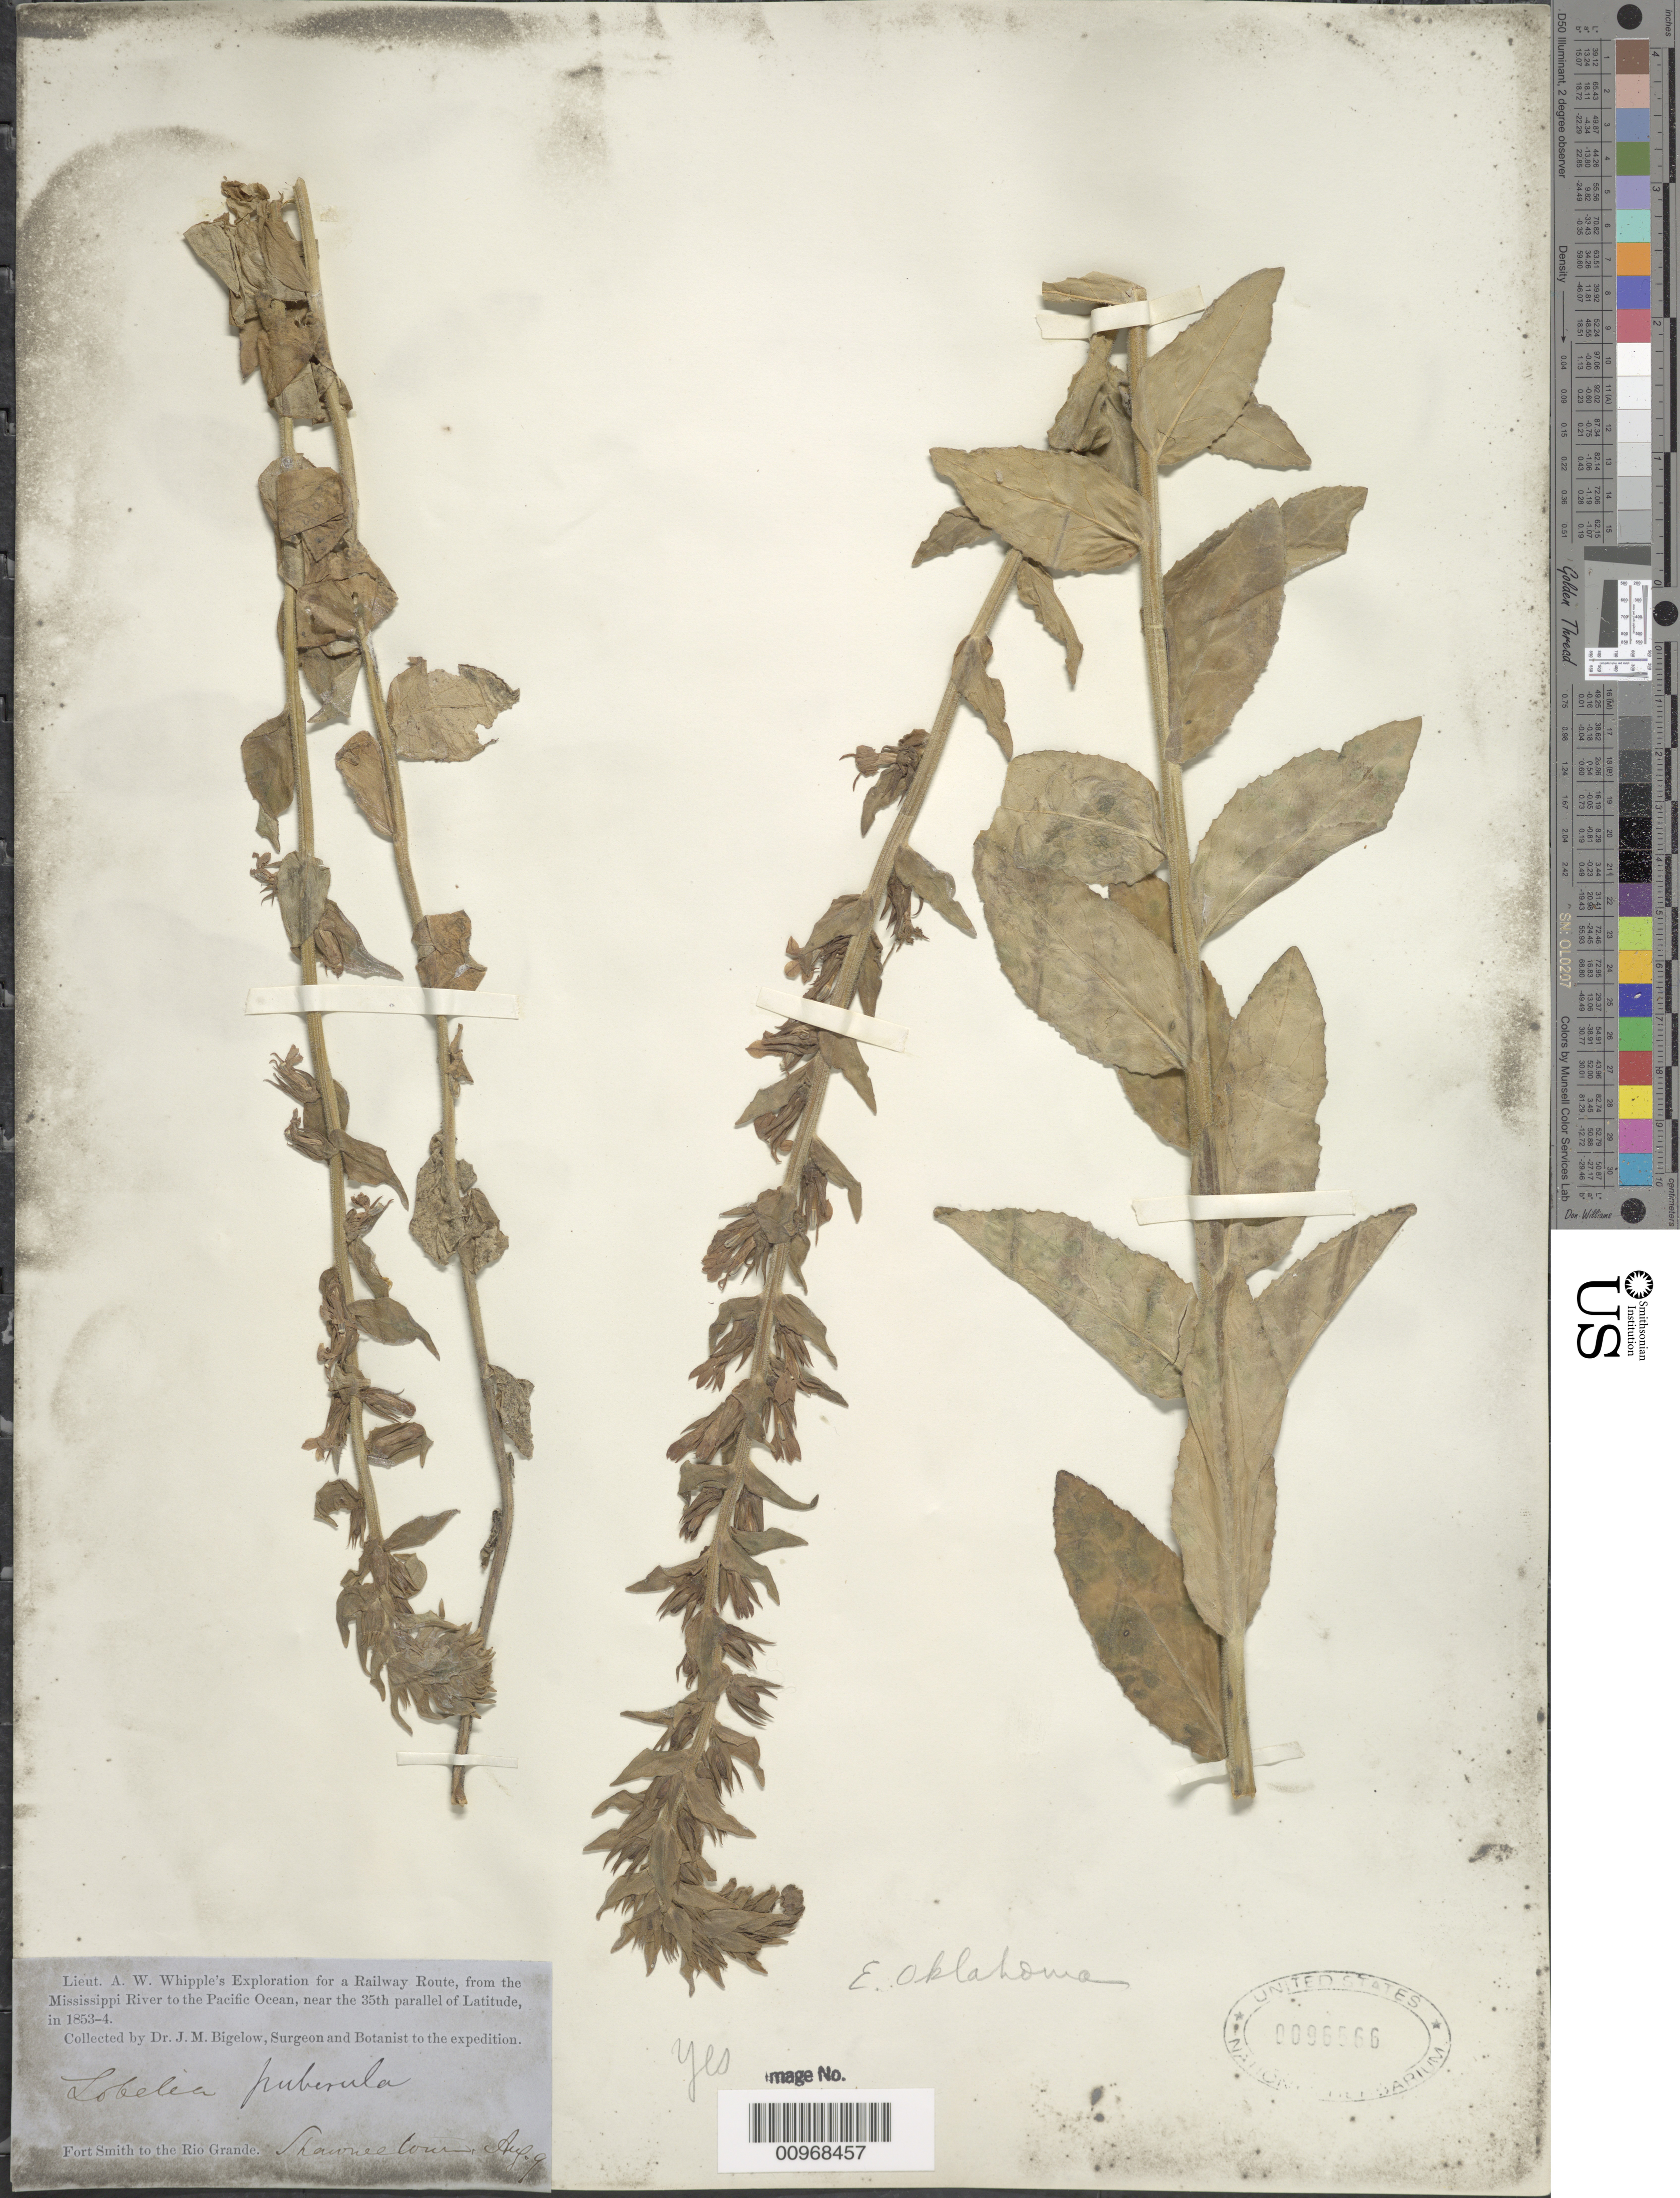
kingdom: Plantae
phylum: Tracheophyta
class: Magnoliopsida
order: Asterales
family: Campanulaceae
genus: Lobelia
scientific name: Lobelia puberula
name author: Michx.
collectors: J. M. Bigelow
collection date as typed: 09 Aug 1853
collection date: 1853-08-09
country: United States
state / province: Illinois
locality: Fort Smith to the Rio Grande; Shawneetown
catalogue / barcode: US 96566